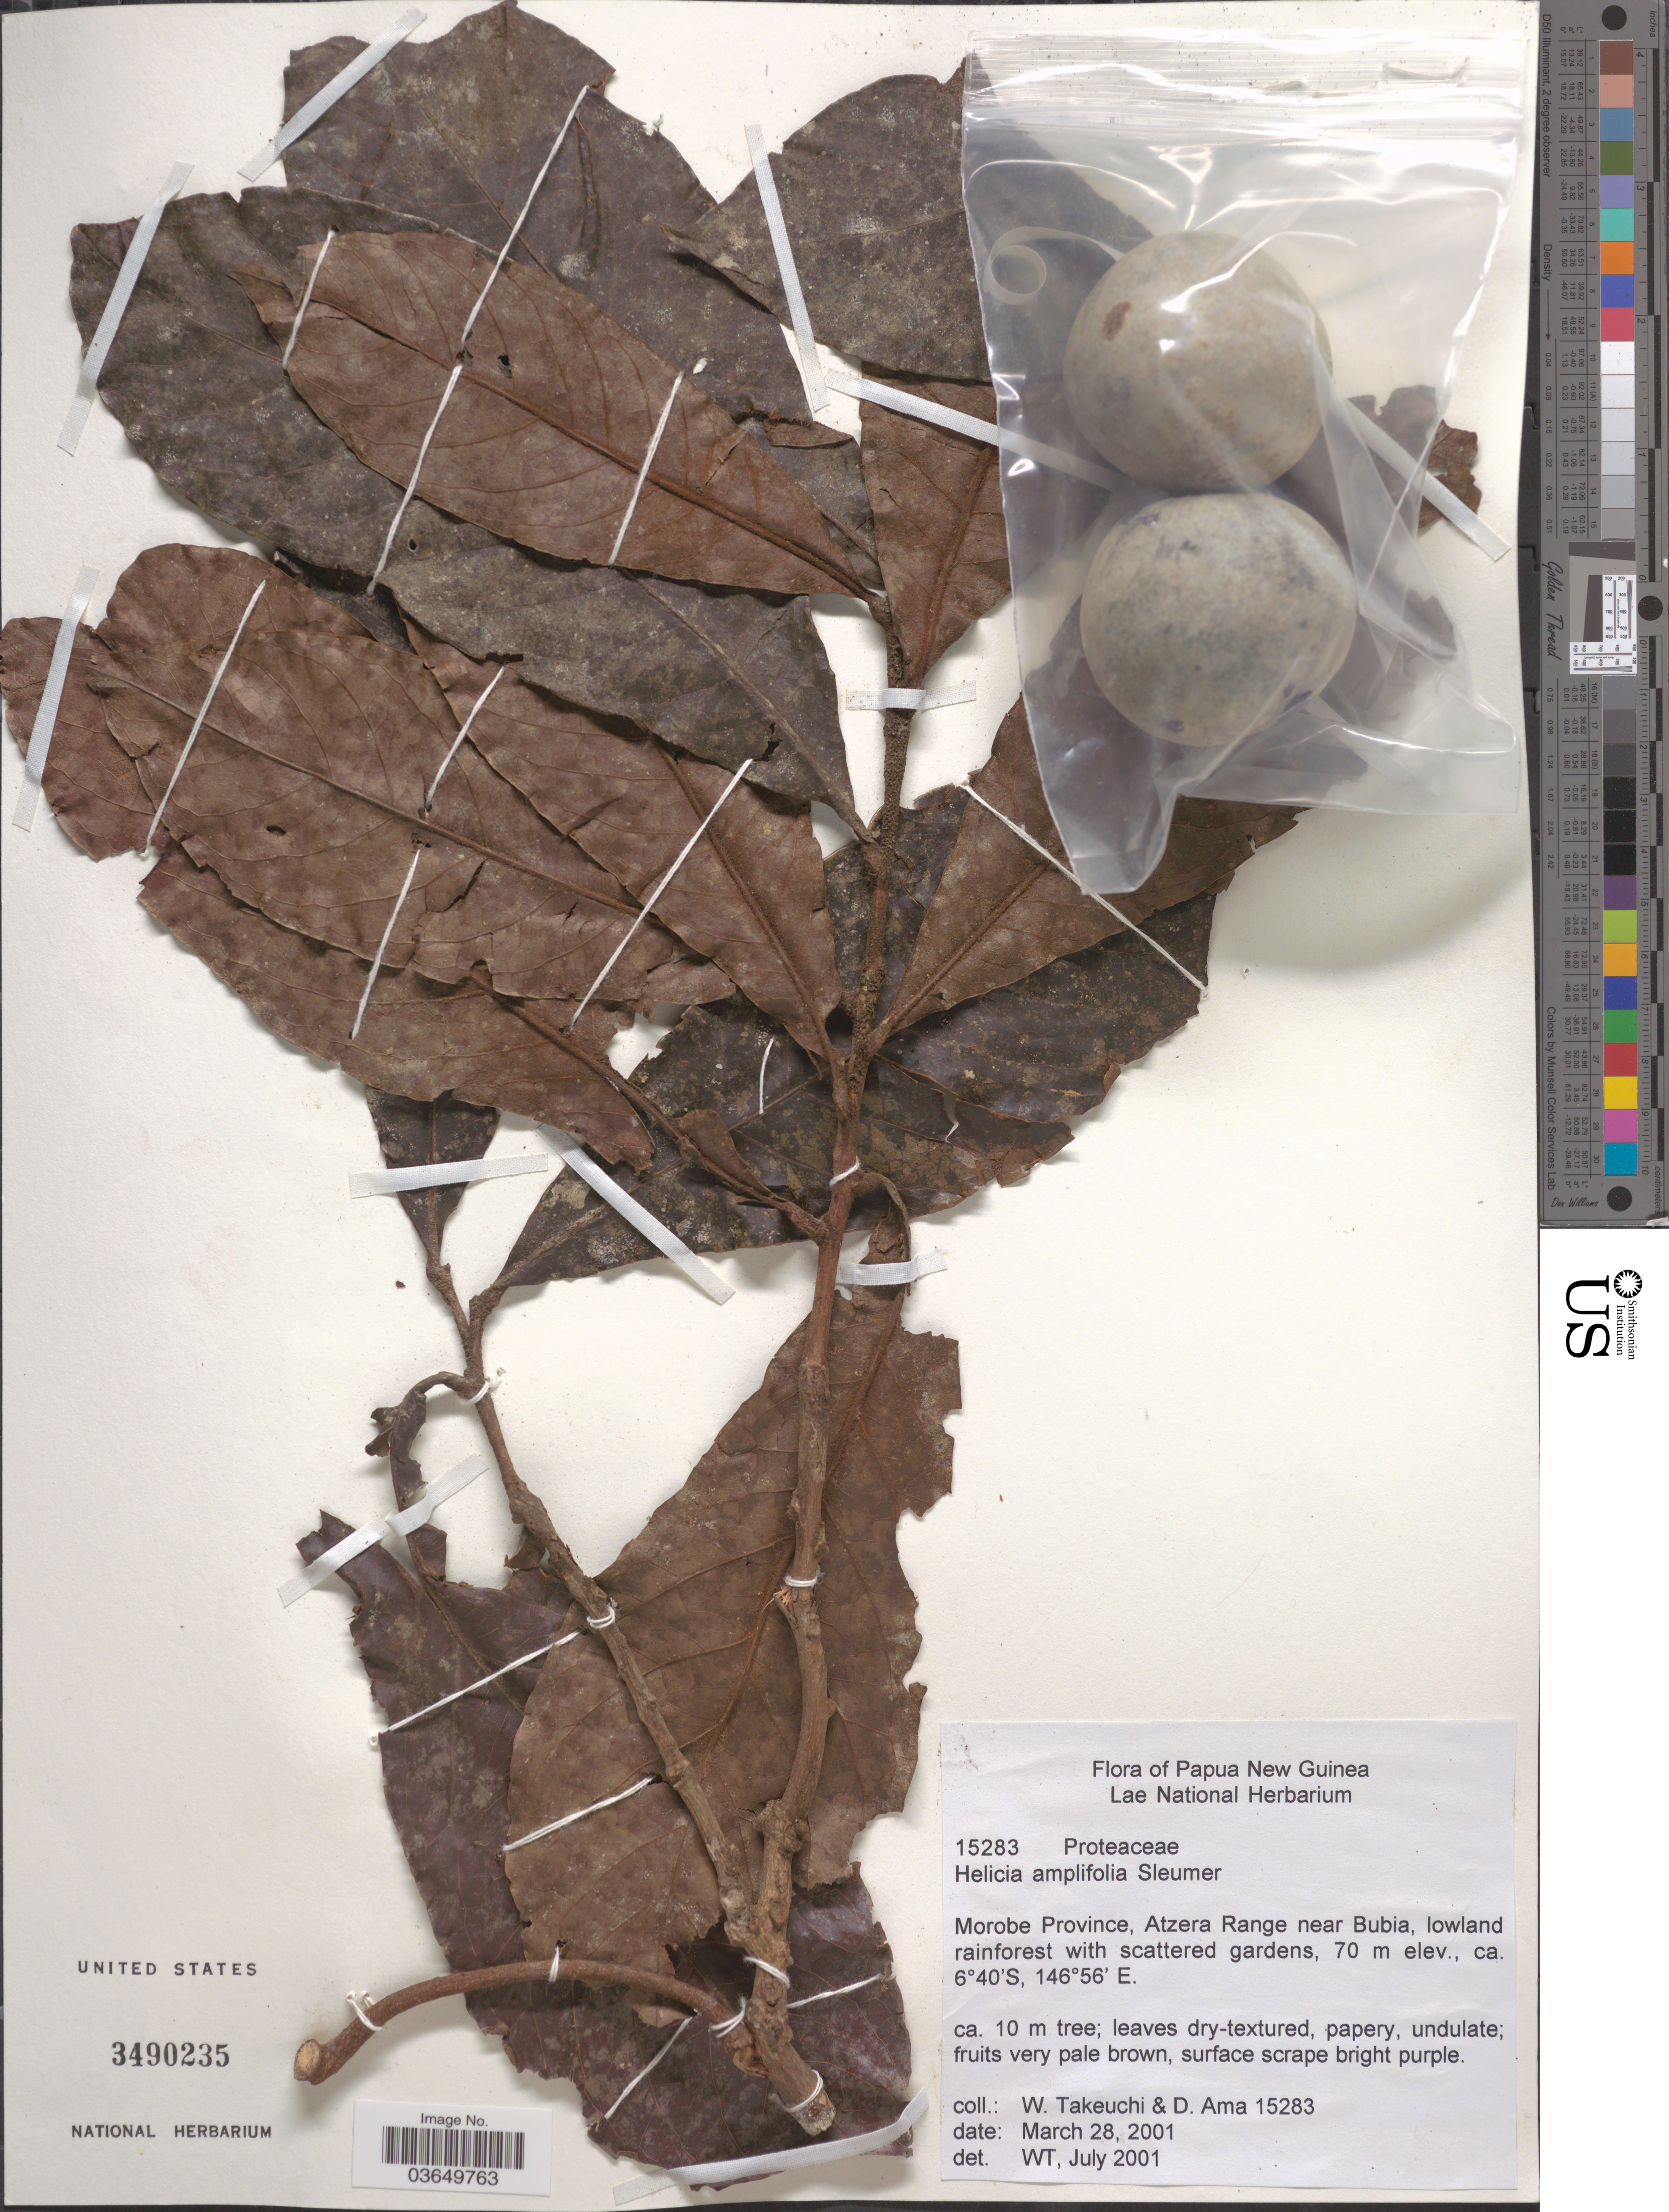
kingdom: Plantae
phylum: Tracheophyta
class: Magnoliopsida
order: Proteales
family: Proteaceae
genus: Helicia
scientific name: Helicia amplifolia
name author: Sleumer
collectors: W. Takeuchi & D. Ama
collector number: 15283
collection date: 2001-03-28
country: Papua New Guinea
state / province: Morobe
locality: Atzera Range near Bubia.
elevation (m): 70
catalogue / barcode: US 3490235